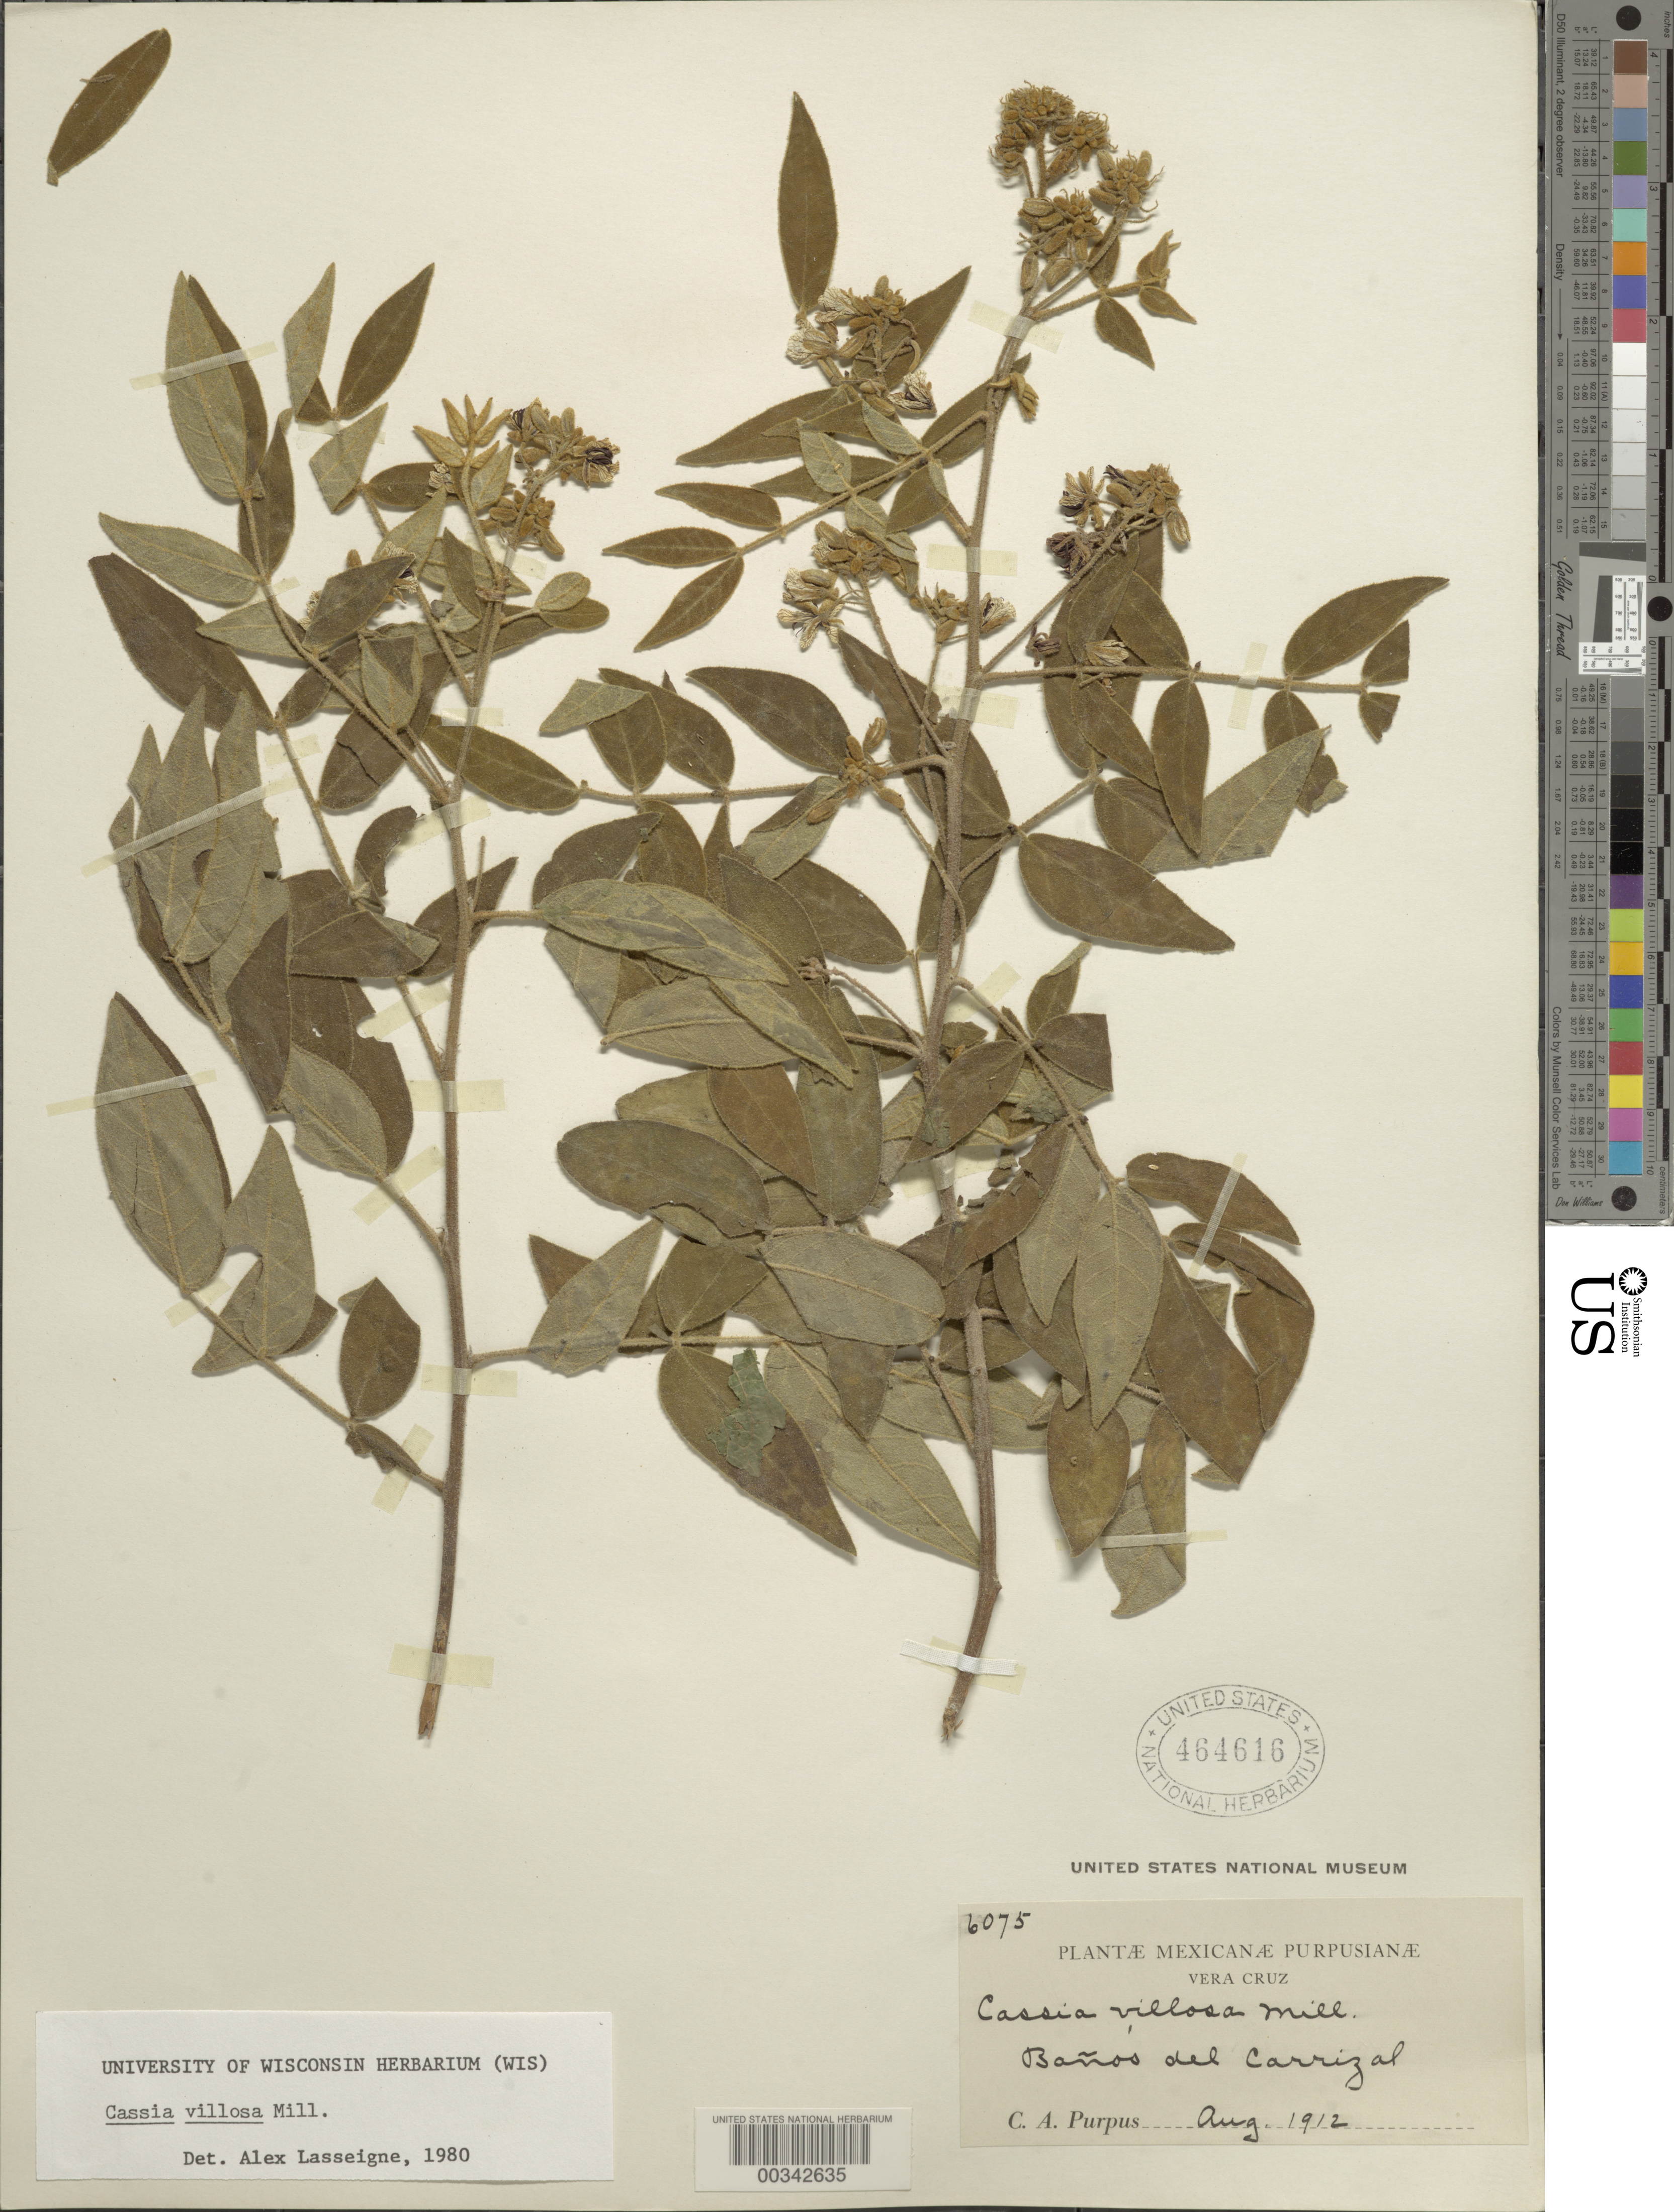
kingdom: Plantae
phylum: Tracheophyta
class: Magnoliopsida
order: Fabales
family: Fabaceae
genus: Senna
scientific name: Senna villosa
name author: (Mill.) H.S. Irwin & Barneby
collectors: C. A. Purpus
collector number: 6075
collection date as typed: Aug 1912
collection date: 1912-08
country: Mexico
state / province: Veracruz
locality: Banos del carrizal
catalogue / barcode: US 464616